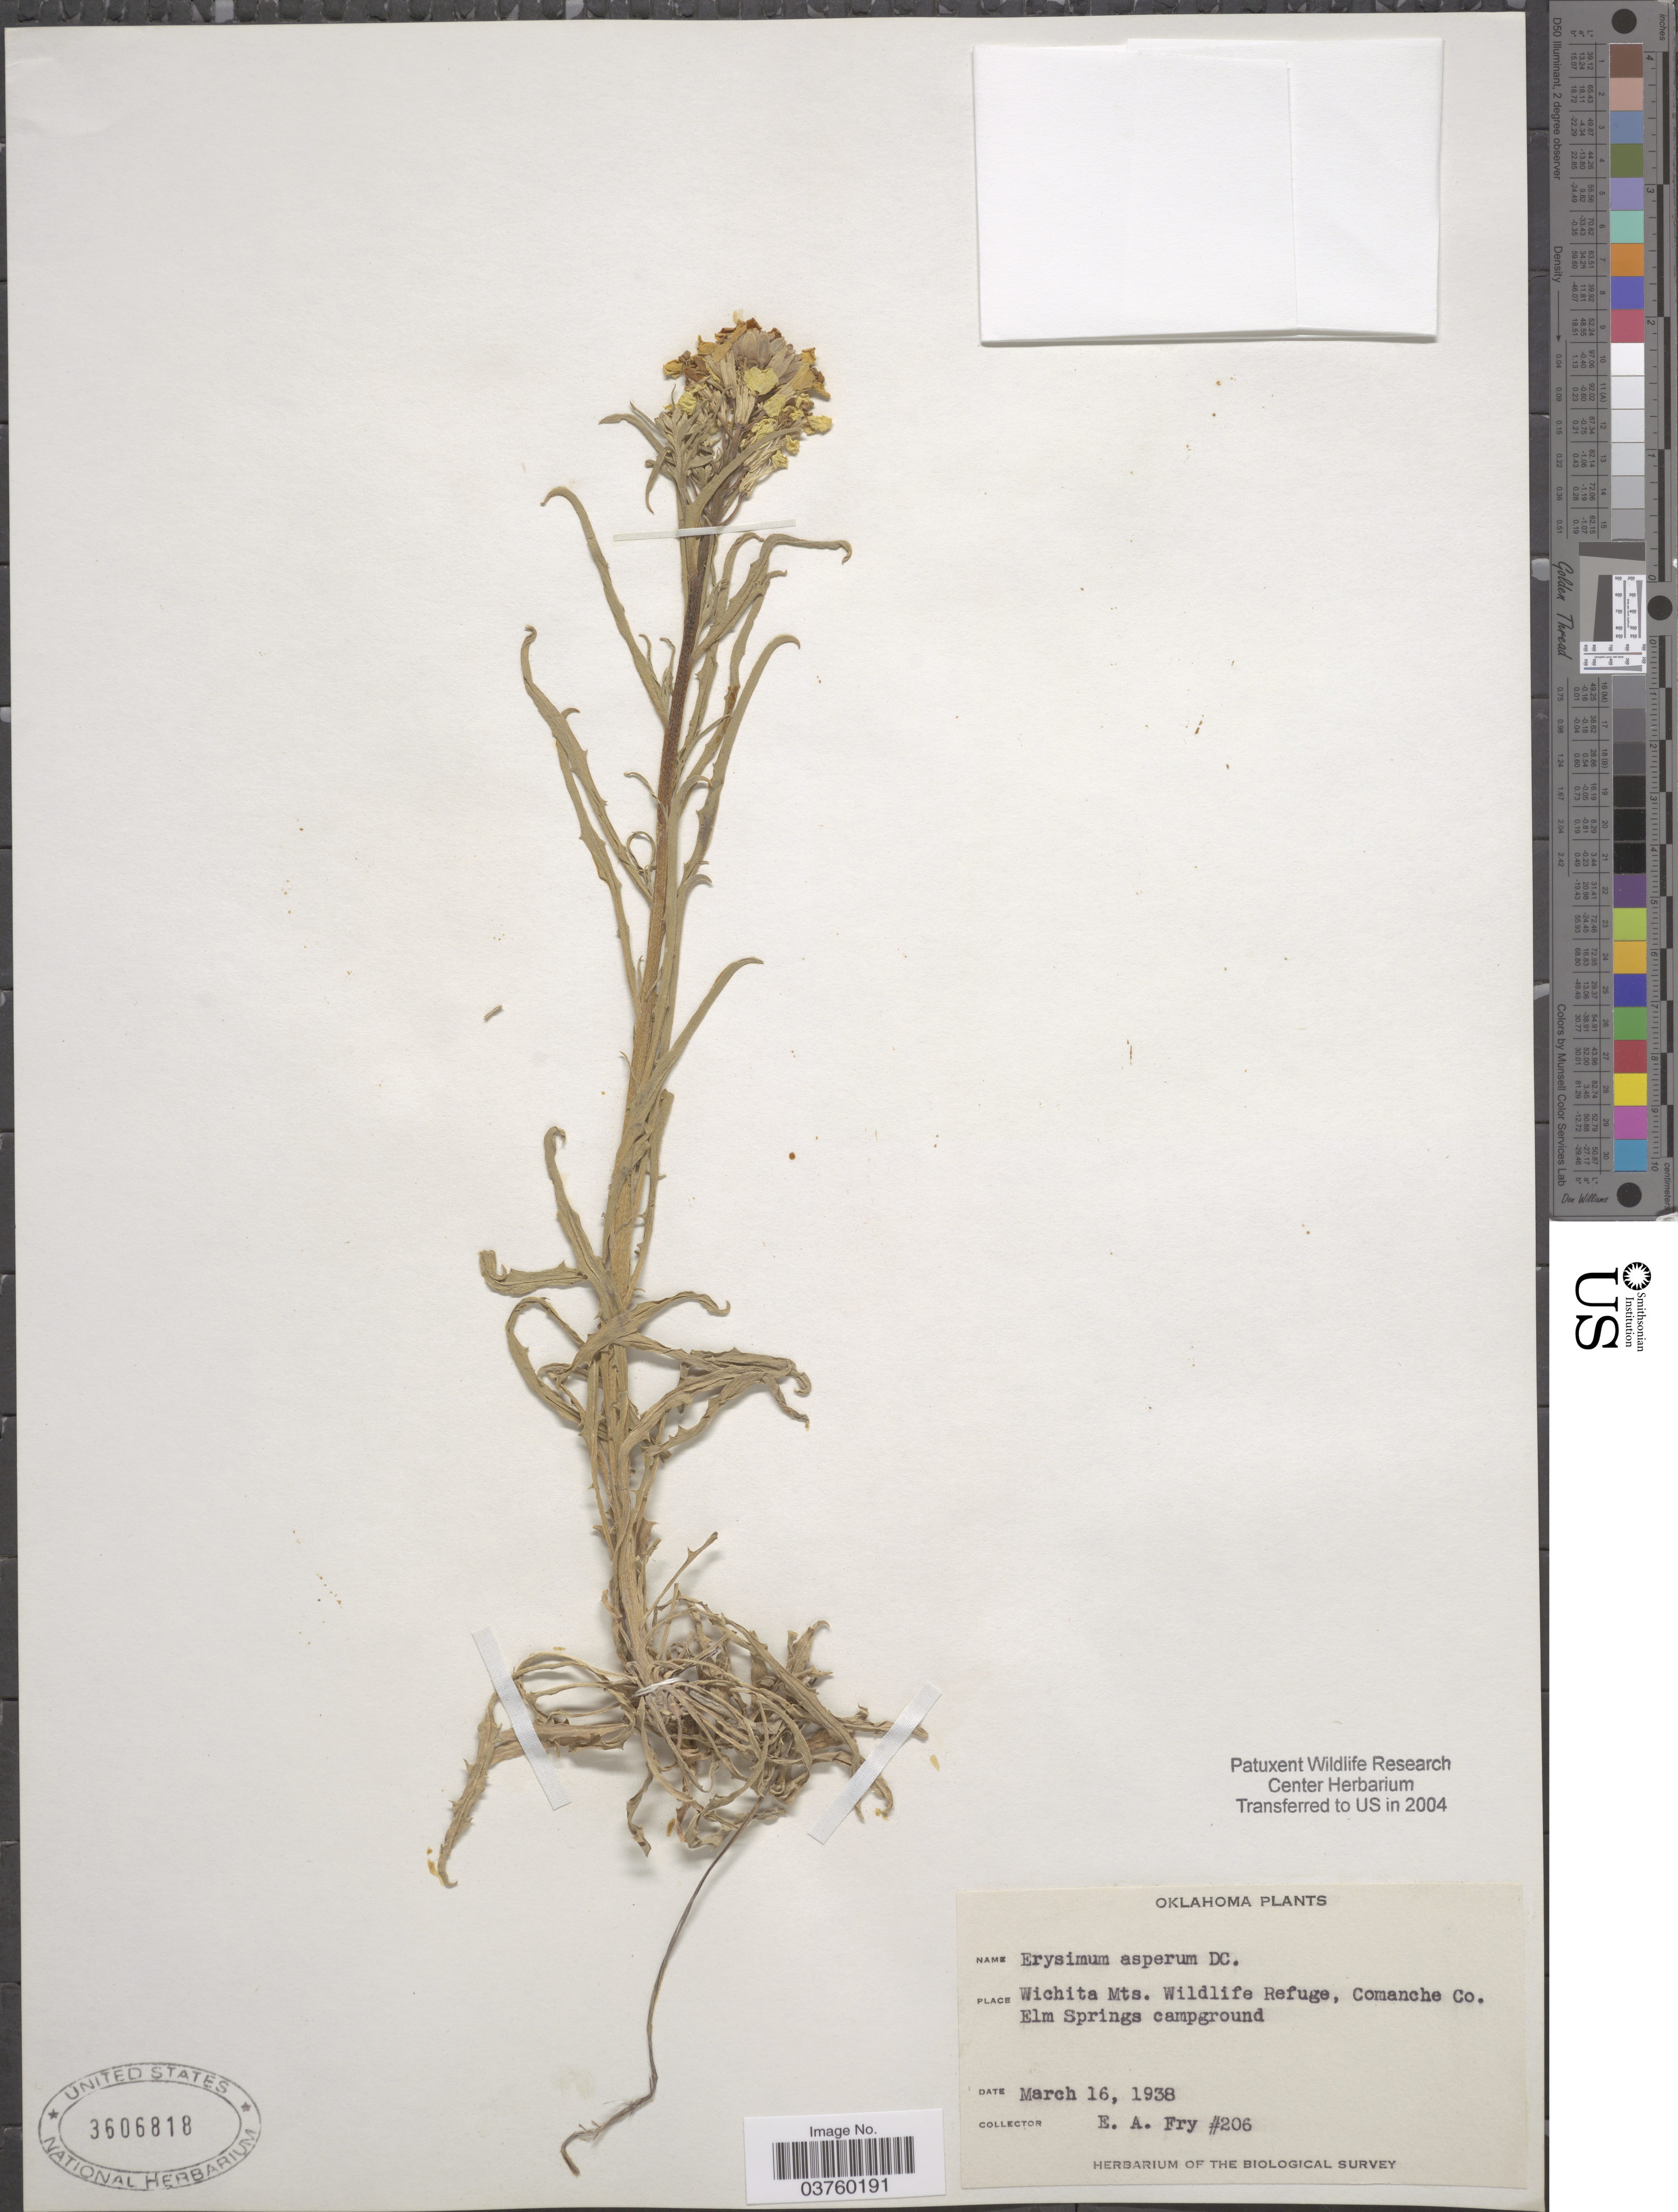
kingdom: Plantae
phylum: Tracheophyta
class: Magnoliopsida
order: Brassicales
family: Brassicaceae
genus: Erysimum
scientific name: Erysimum asperum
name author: (Nutt.) DC.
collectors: E. Fry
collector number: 206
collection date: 1938-03-16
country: United States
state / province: Oklahoma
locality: Wichita Mts. Wildlife Refuge, Comanche Co. Elm Springs campground.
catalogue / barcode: US 3606818